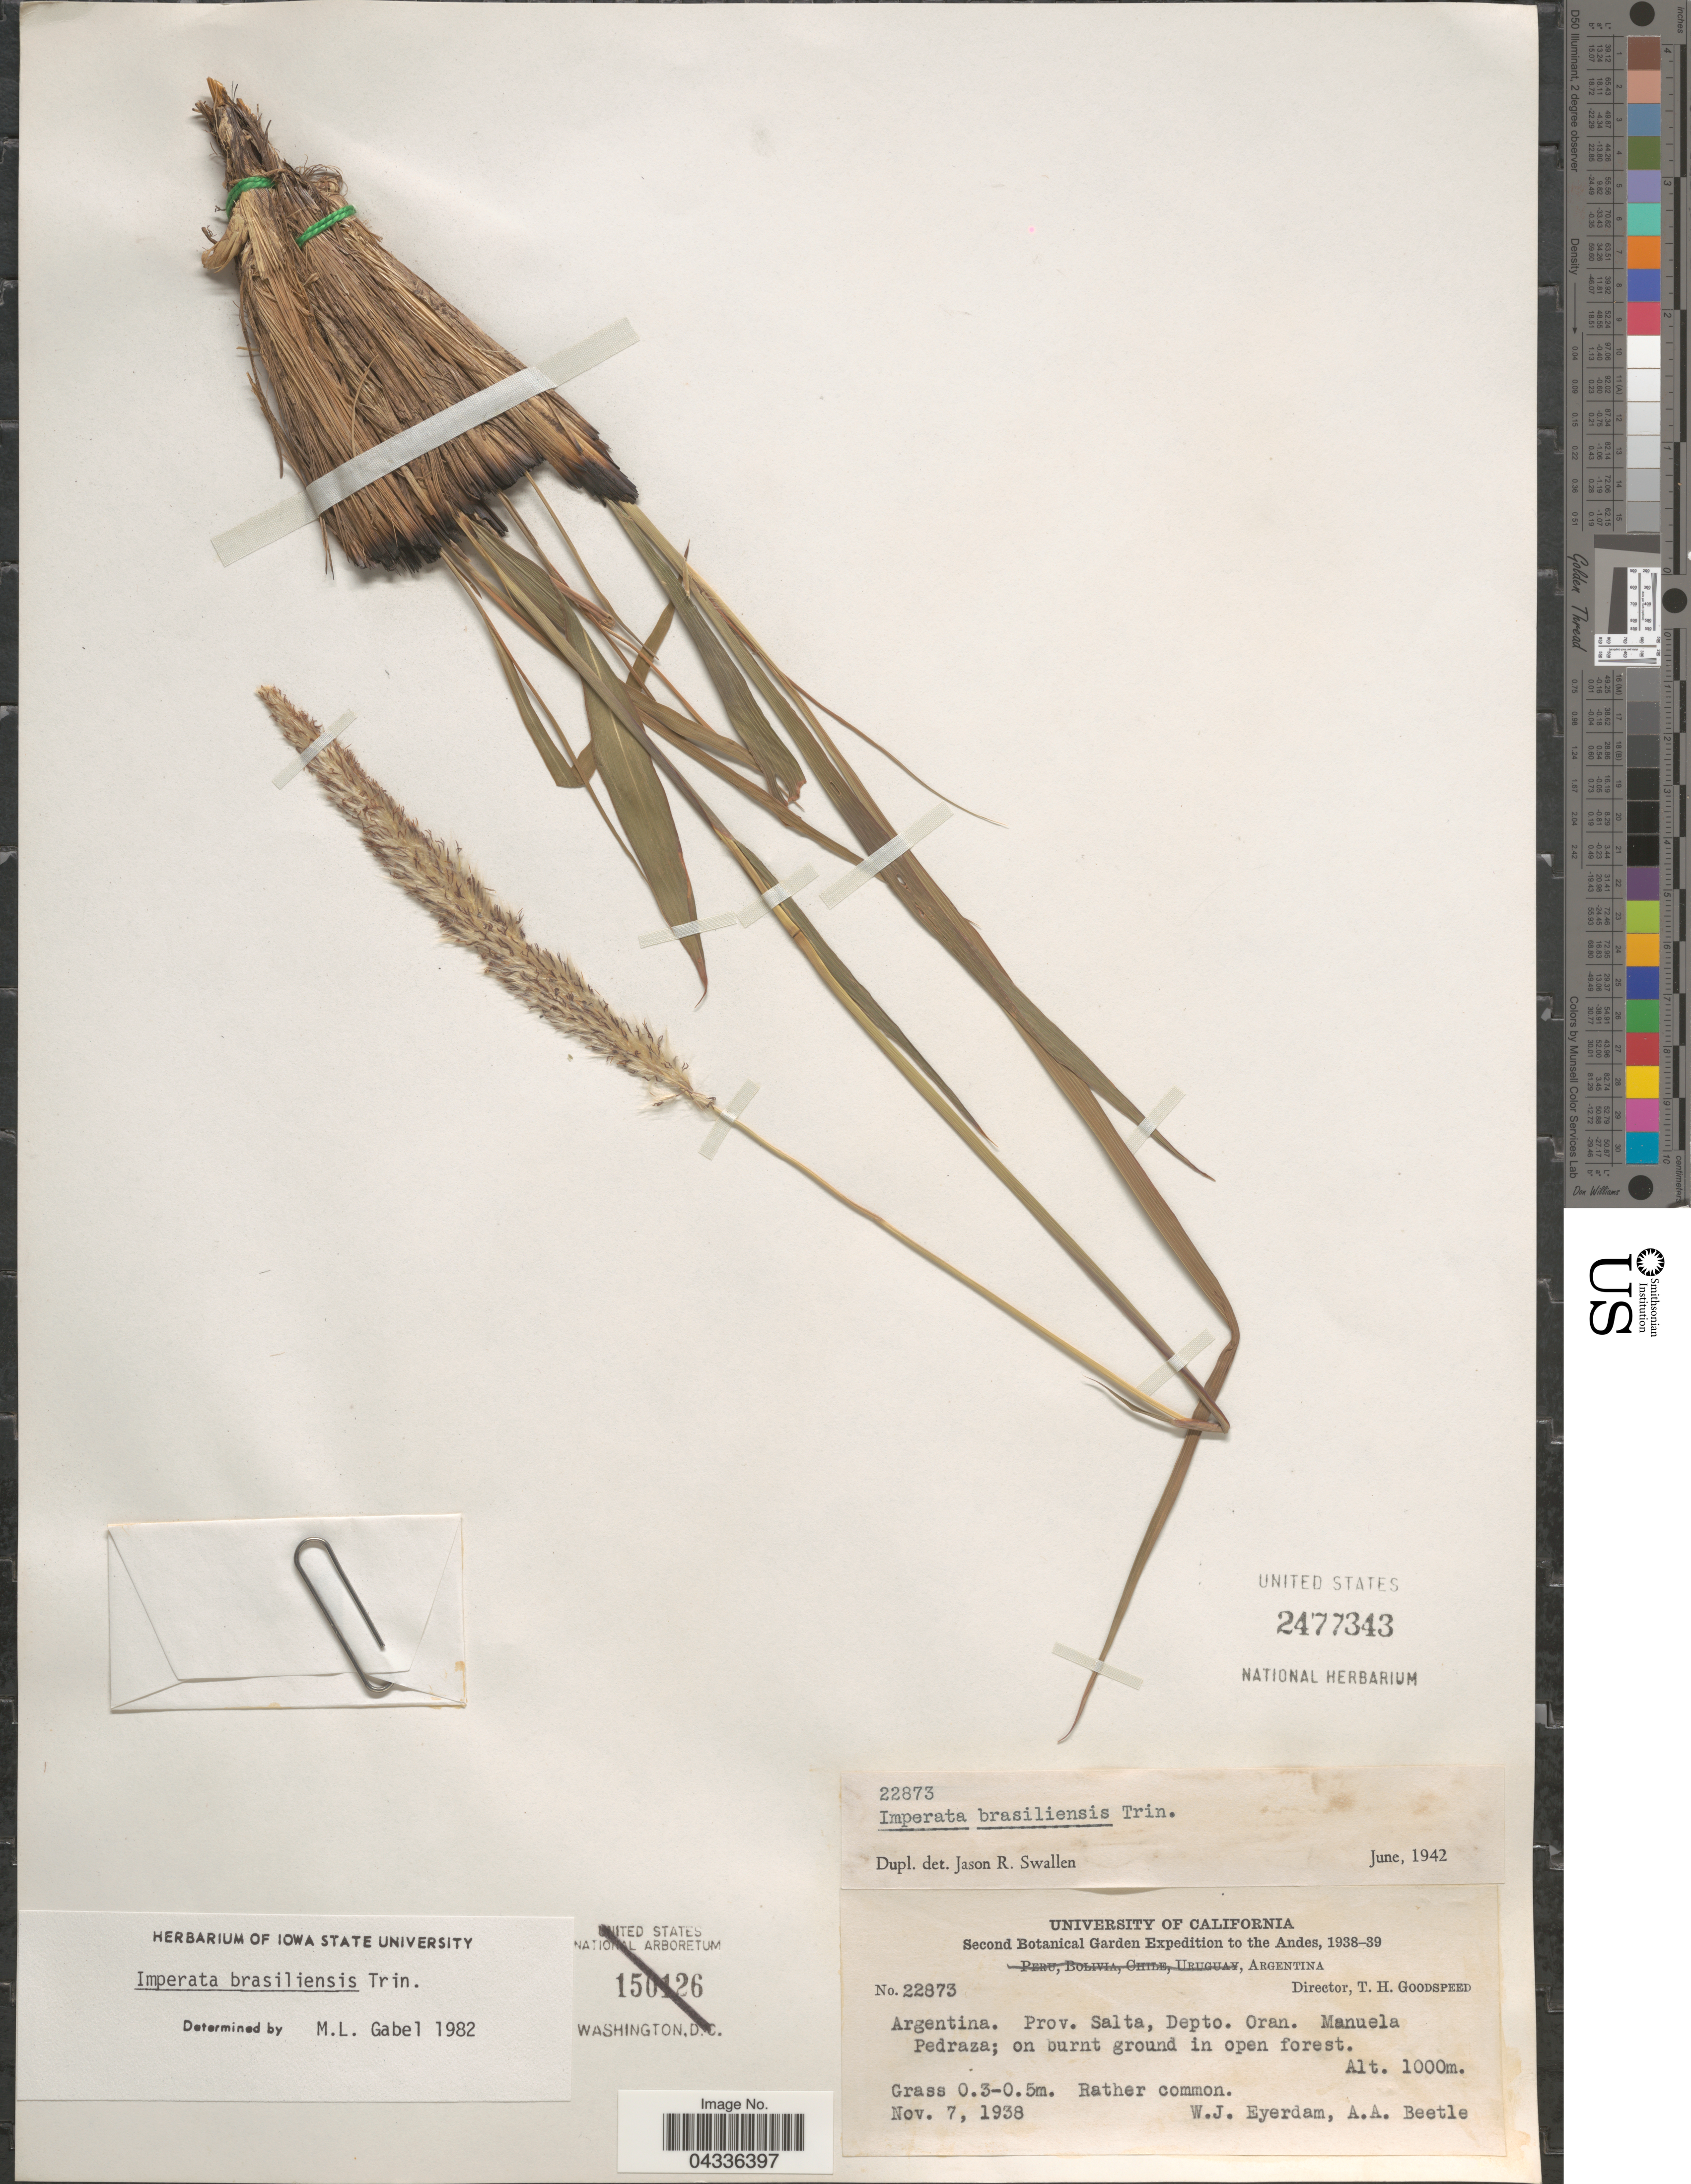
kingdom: Plantae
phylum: Tracheophyta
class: Liliopsida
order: Poales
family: Poaceae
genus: Imperata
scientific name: Imperata brasiliensis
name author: Trin.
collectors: W. J. Eyerdam & A. A. Beetle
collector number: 22873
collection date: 1938-11-07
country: Argentina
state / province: Salta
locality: Second Botanical Expedition to the Andes, 1938-39. Depto. Oran. Manuela Pedraza; on burnt ground in open forest.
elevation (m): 1000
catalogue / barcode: US 2477343